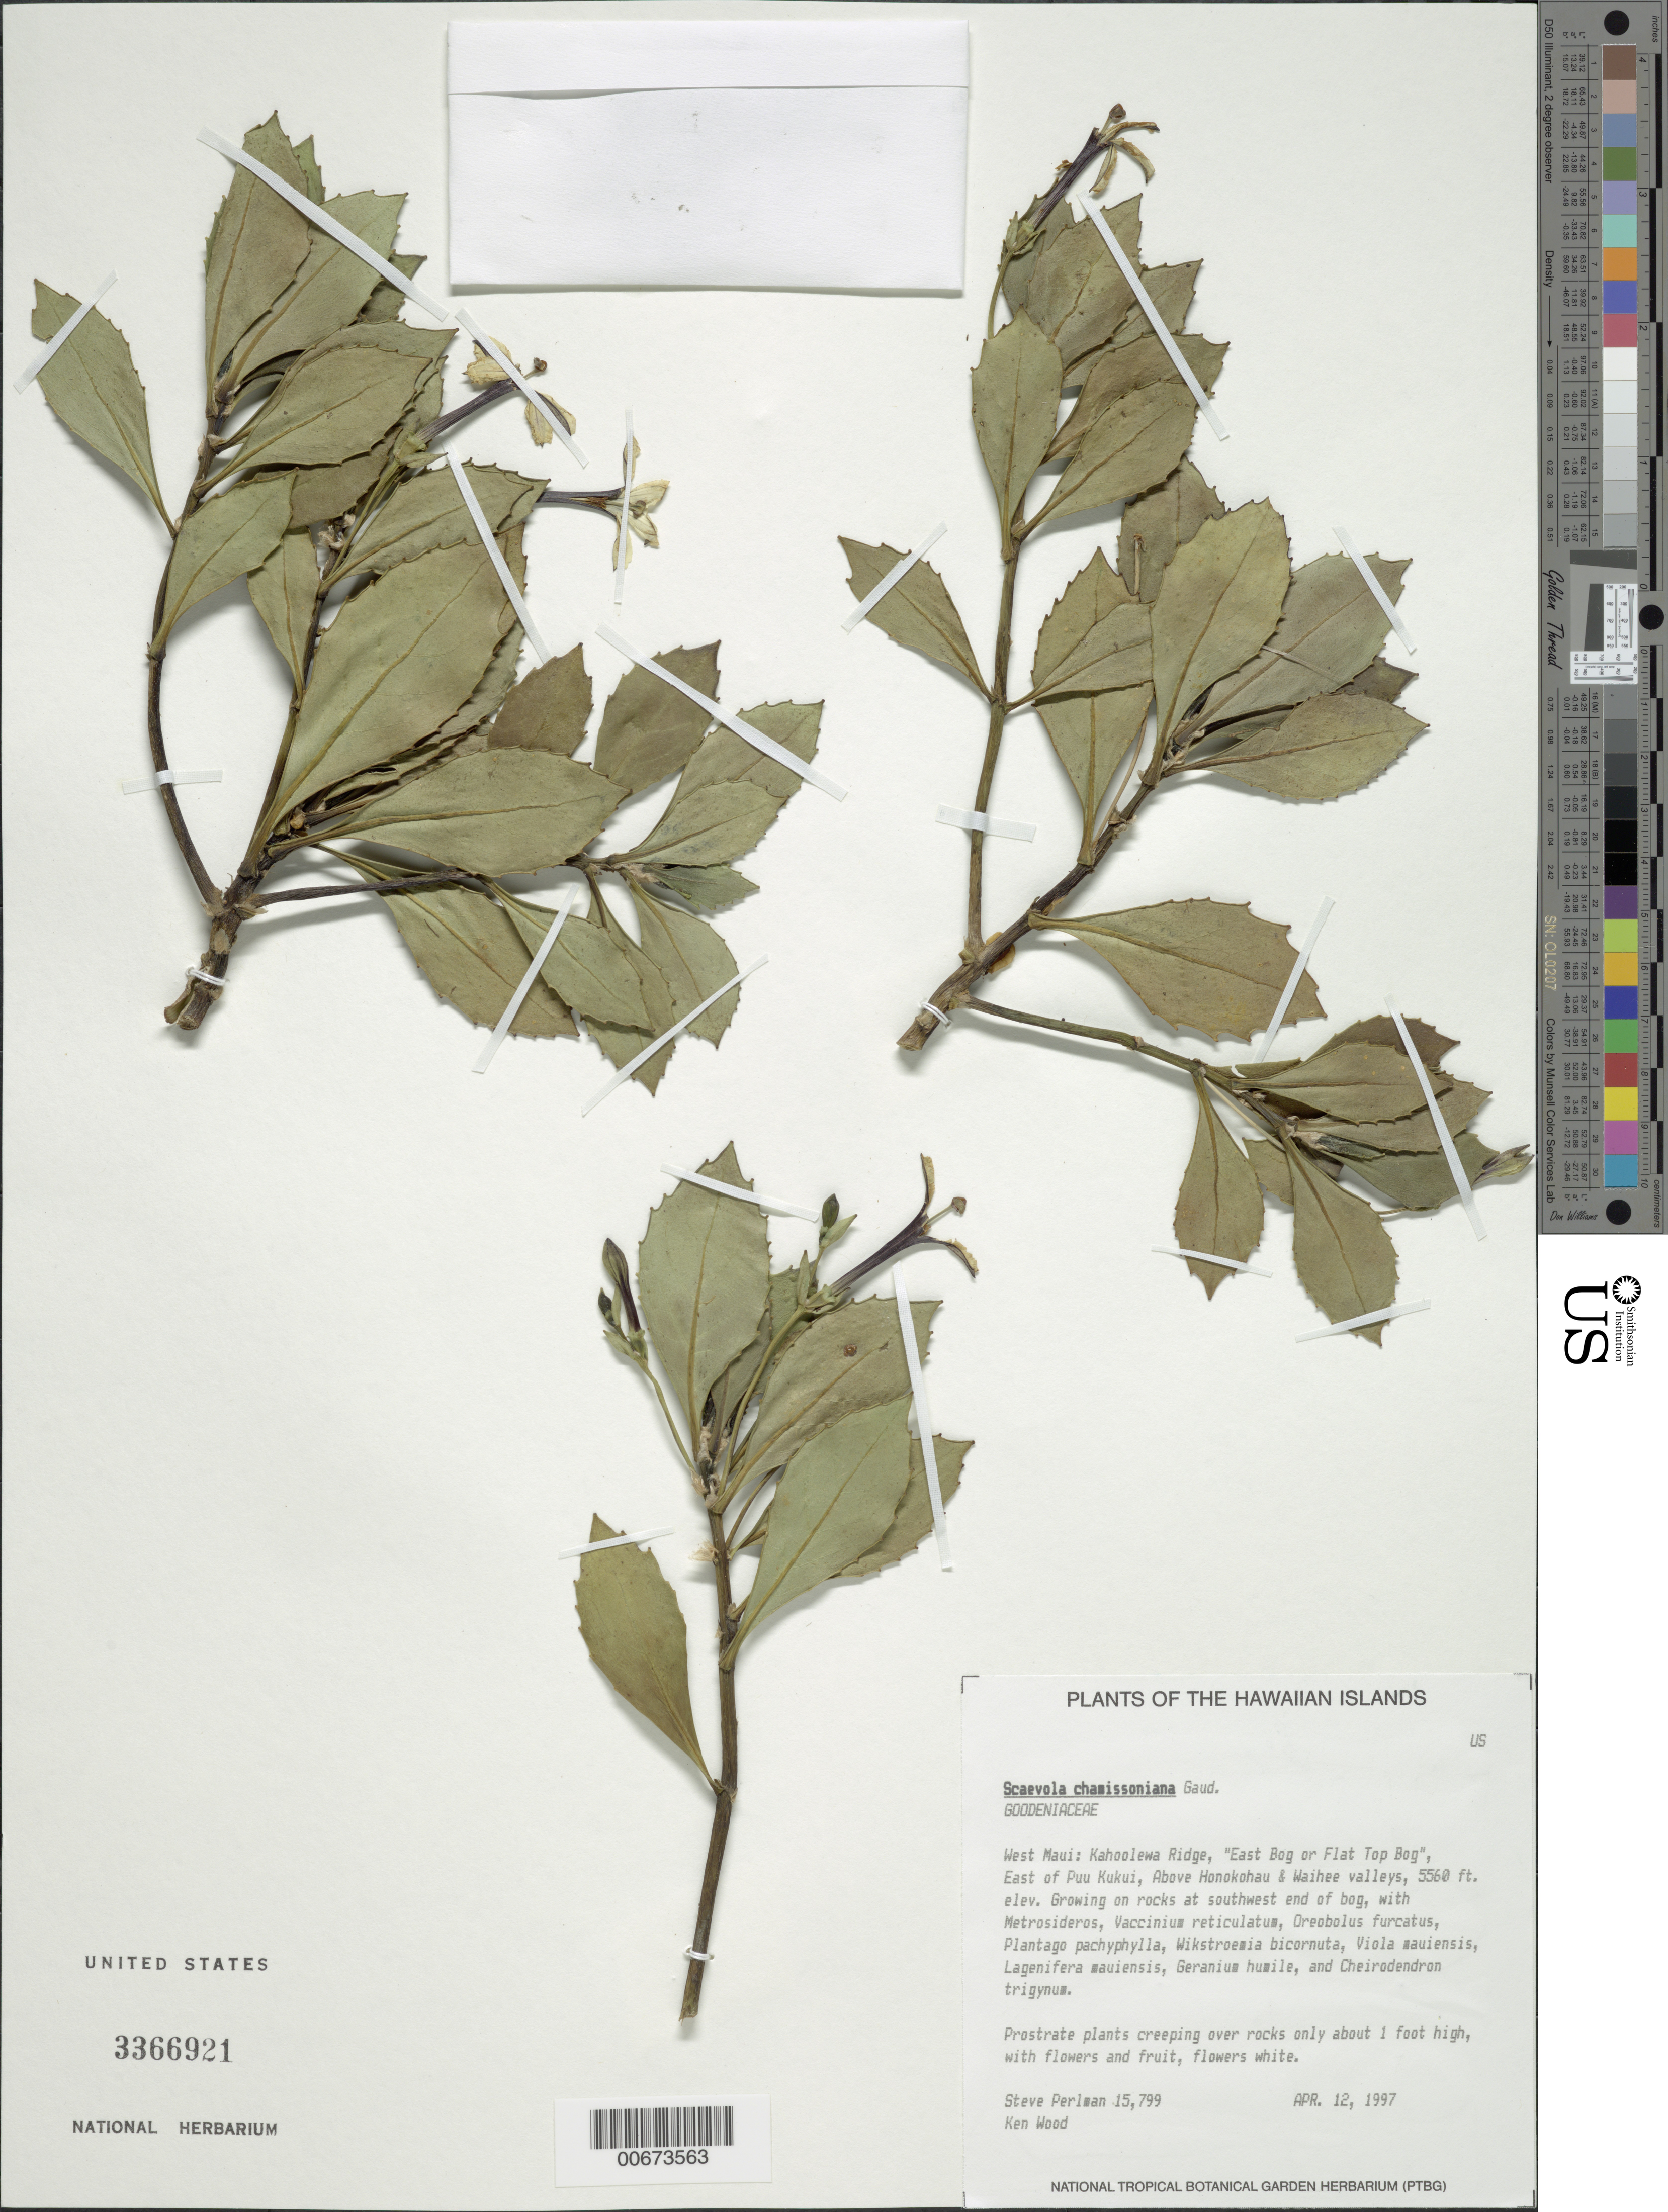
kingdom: Plantae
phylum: Tracheophyta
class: Magnoliopsida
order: Asterales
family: Goodeniaceae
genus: Scaevola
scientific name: Scaevola chamissoniana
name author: Gaudich.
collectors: S. P. Perlman & K. Wood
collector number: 15799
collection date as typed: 12 Apr 1997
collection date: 1997-04-12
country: United States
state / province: Hawaii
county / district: Maui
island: Maui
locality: West Maui, Kaho'olewa Ridge, "East Bog or Flat Top Bog", east of Pu'u Kukui, above Honohohau and Waihee valleys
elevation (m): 1695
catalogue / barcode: US 3366921